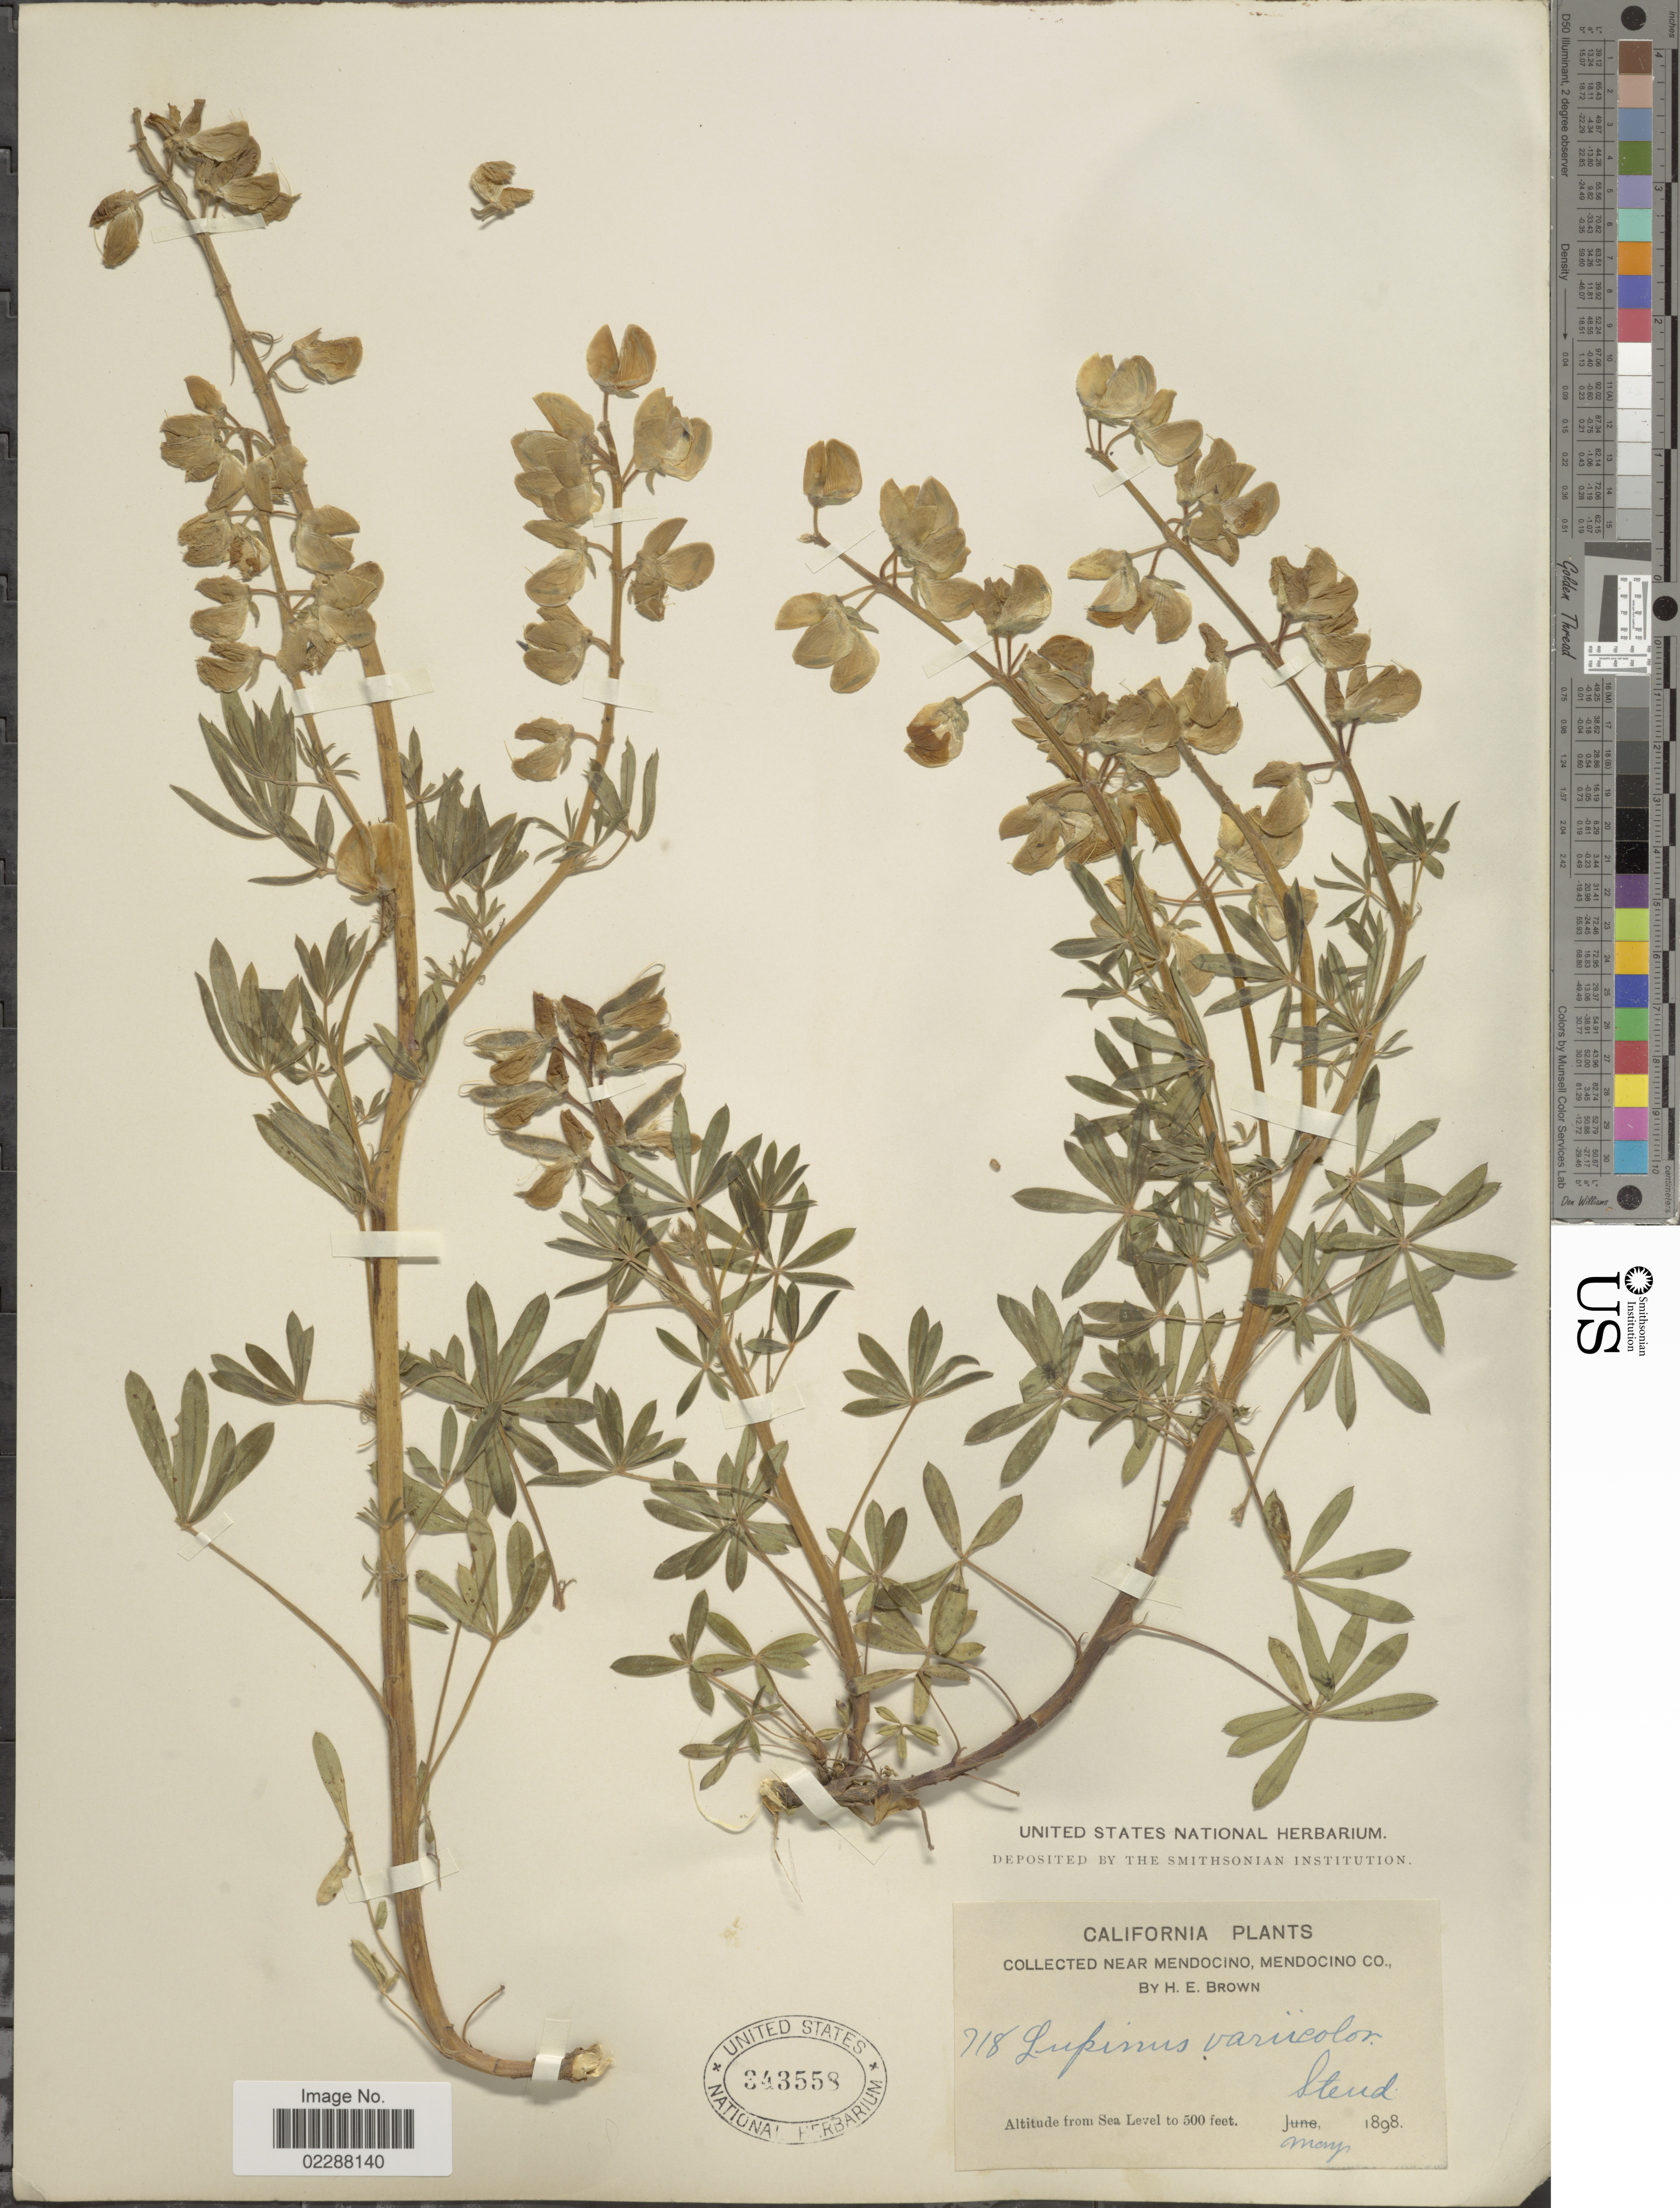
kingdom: Plantae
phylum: Tracheophyta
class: Magnoliopsida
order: Fabales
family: Fabaceae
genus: Lupinus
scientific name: Lupinus variicolor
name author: Steud.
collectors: H. E. Brown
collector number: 718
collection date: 1898-05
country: United States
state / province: California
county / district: Mendocino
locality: Near Mendocino, Mendocino Co., Stend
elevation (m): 152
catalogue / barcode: US 343558